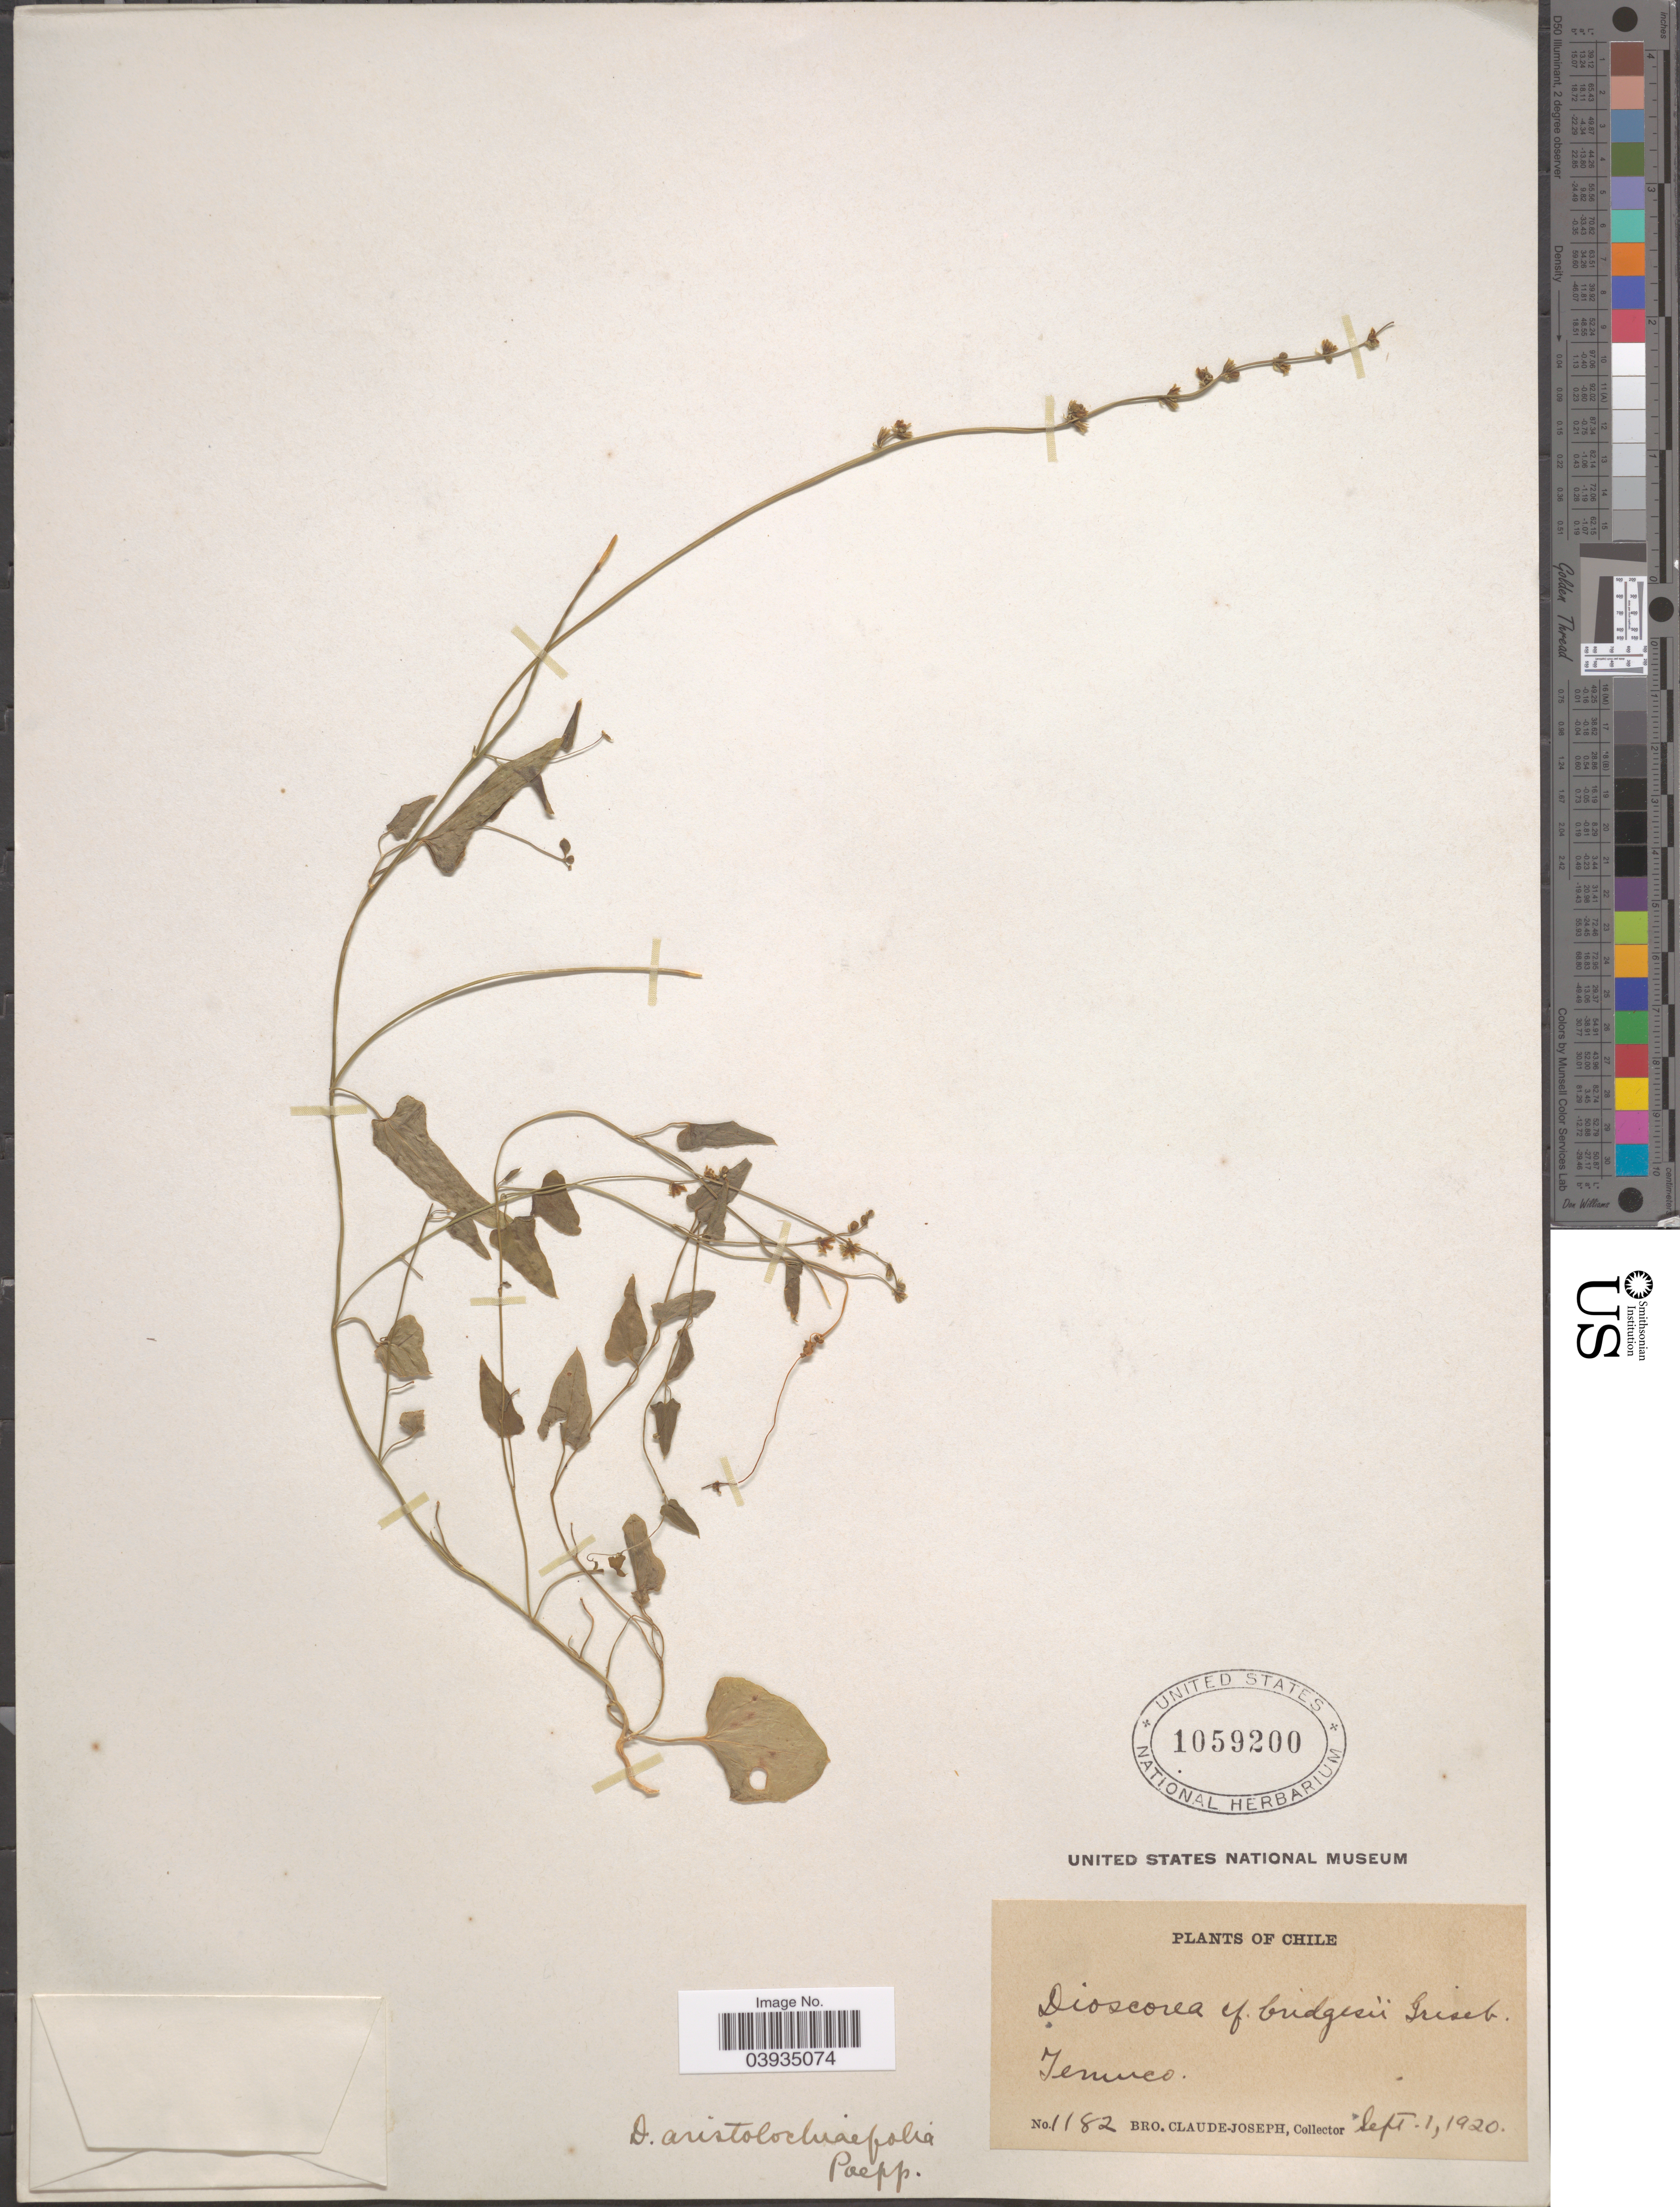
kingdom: Plantae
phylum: Tracheophyta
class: Liliopsida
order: Dioscoreales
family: Dioscoreaceae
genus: Dioscorea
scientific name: Dioscorea aristolochiifolia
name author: Poepp.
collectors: Bro. Claude-Joseph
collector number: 1182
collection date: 1920-09-01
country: Chile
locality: Temuco.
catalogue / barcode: US 1059200